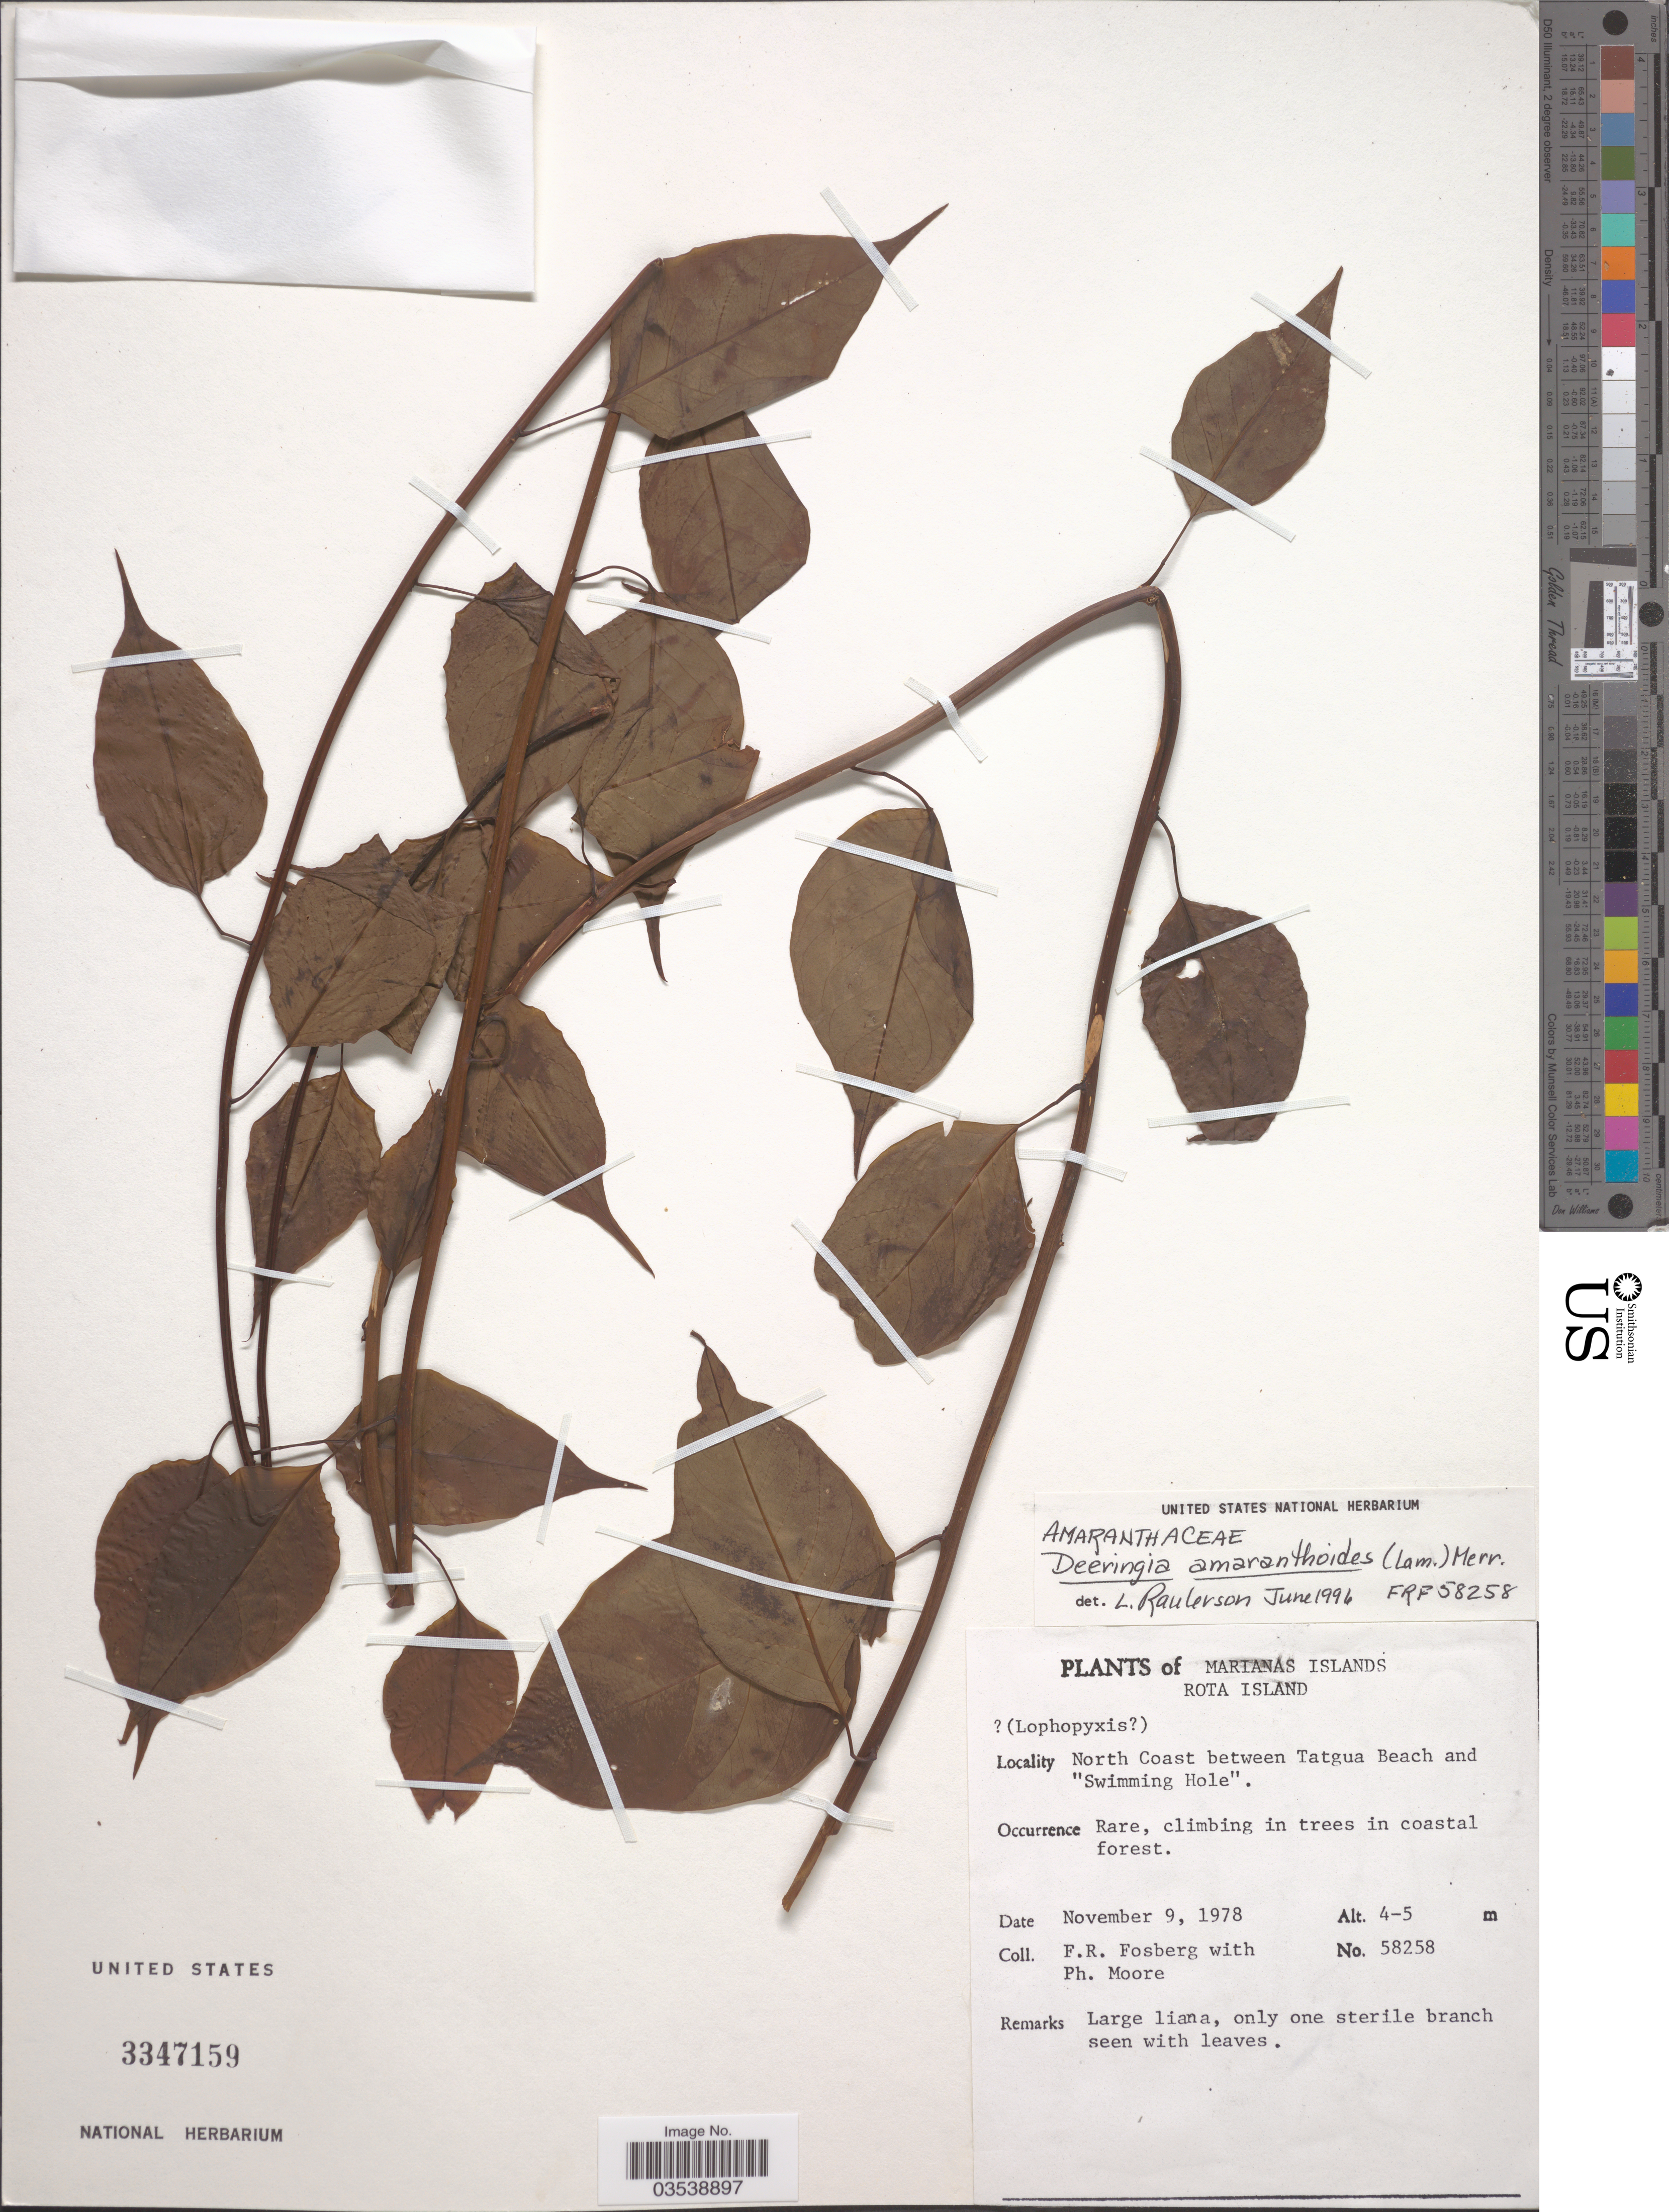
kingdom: Plantae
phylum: Tracheophyta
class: Magnoliopsida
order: Caryophyllales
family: Amaranthaceae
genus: Deeringia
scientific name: Deeringia amaranthoides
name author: (Lam.) Merr.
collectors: F. R. Fosberg & P. Moore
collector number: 58258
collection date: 1978-11-09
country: Northern Mariana Islands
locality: Marianas Islands. Rota Island. North Coast between Tatgua Beach and "Swimming Hole".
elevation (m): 4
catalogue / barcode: US 3347159